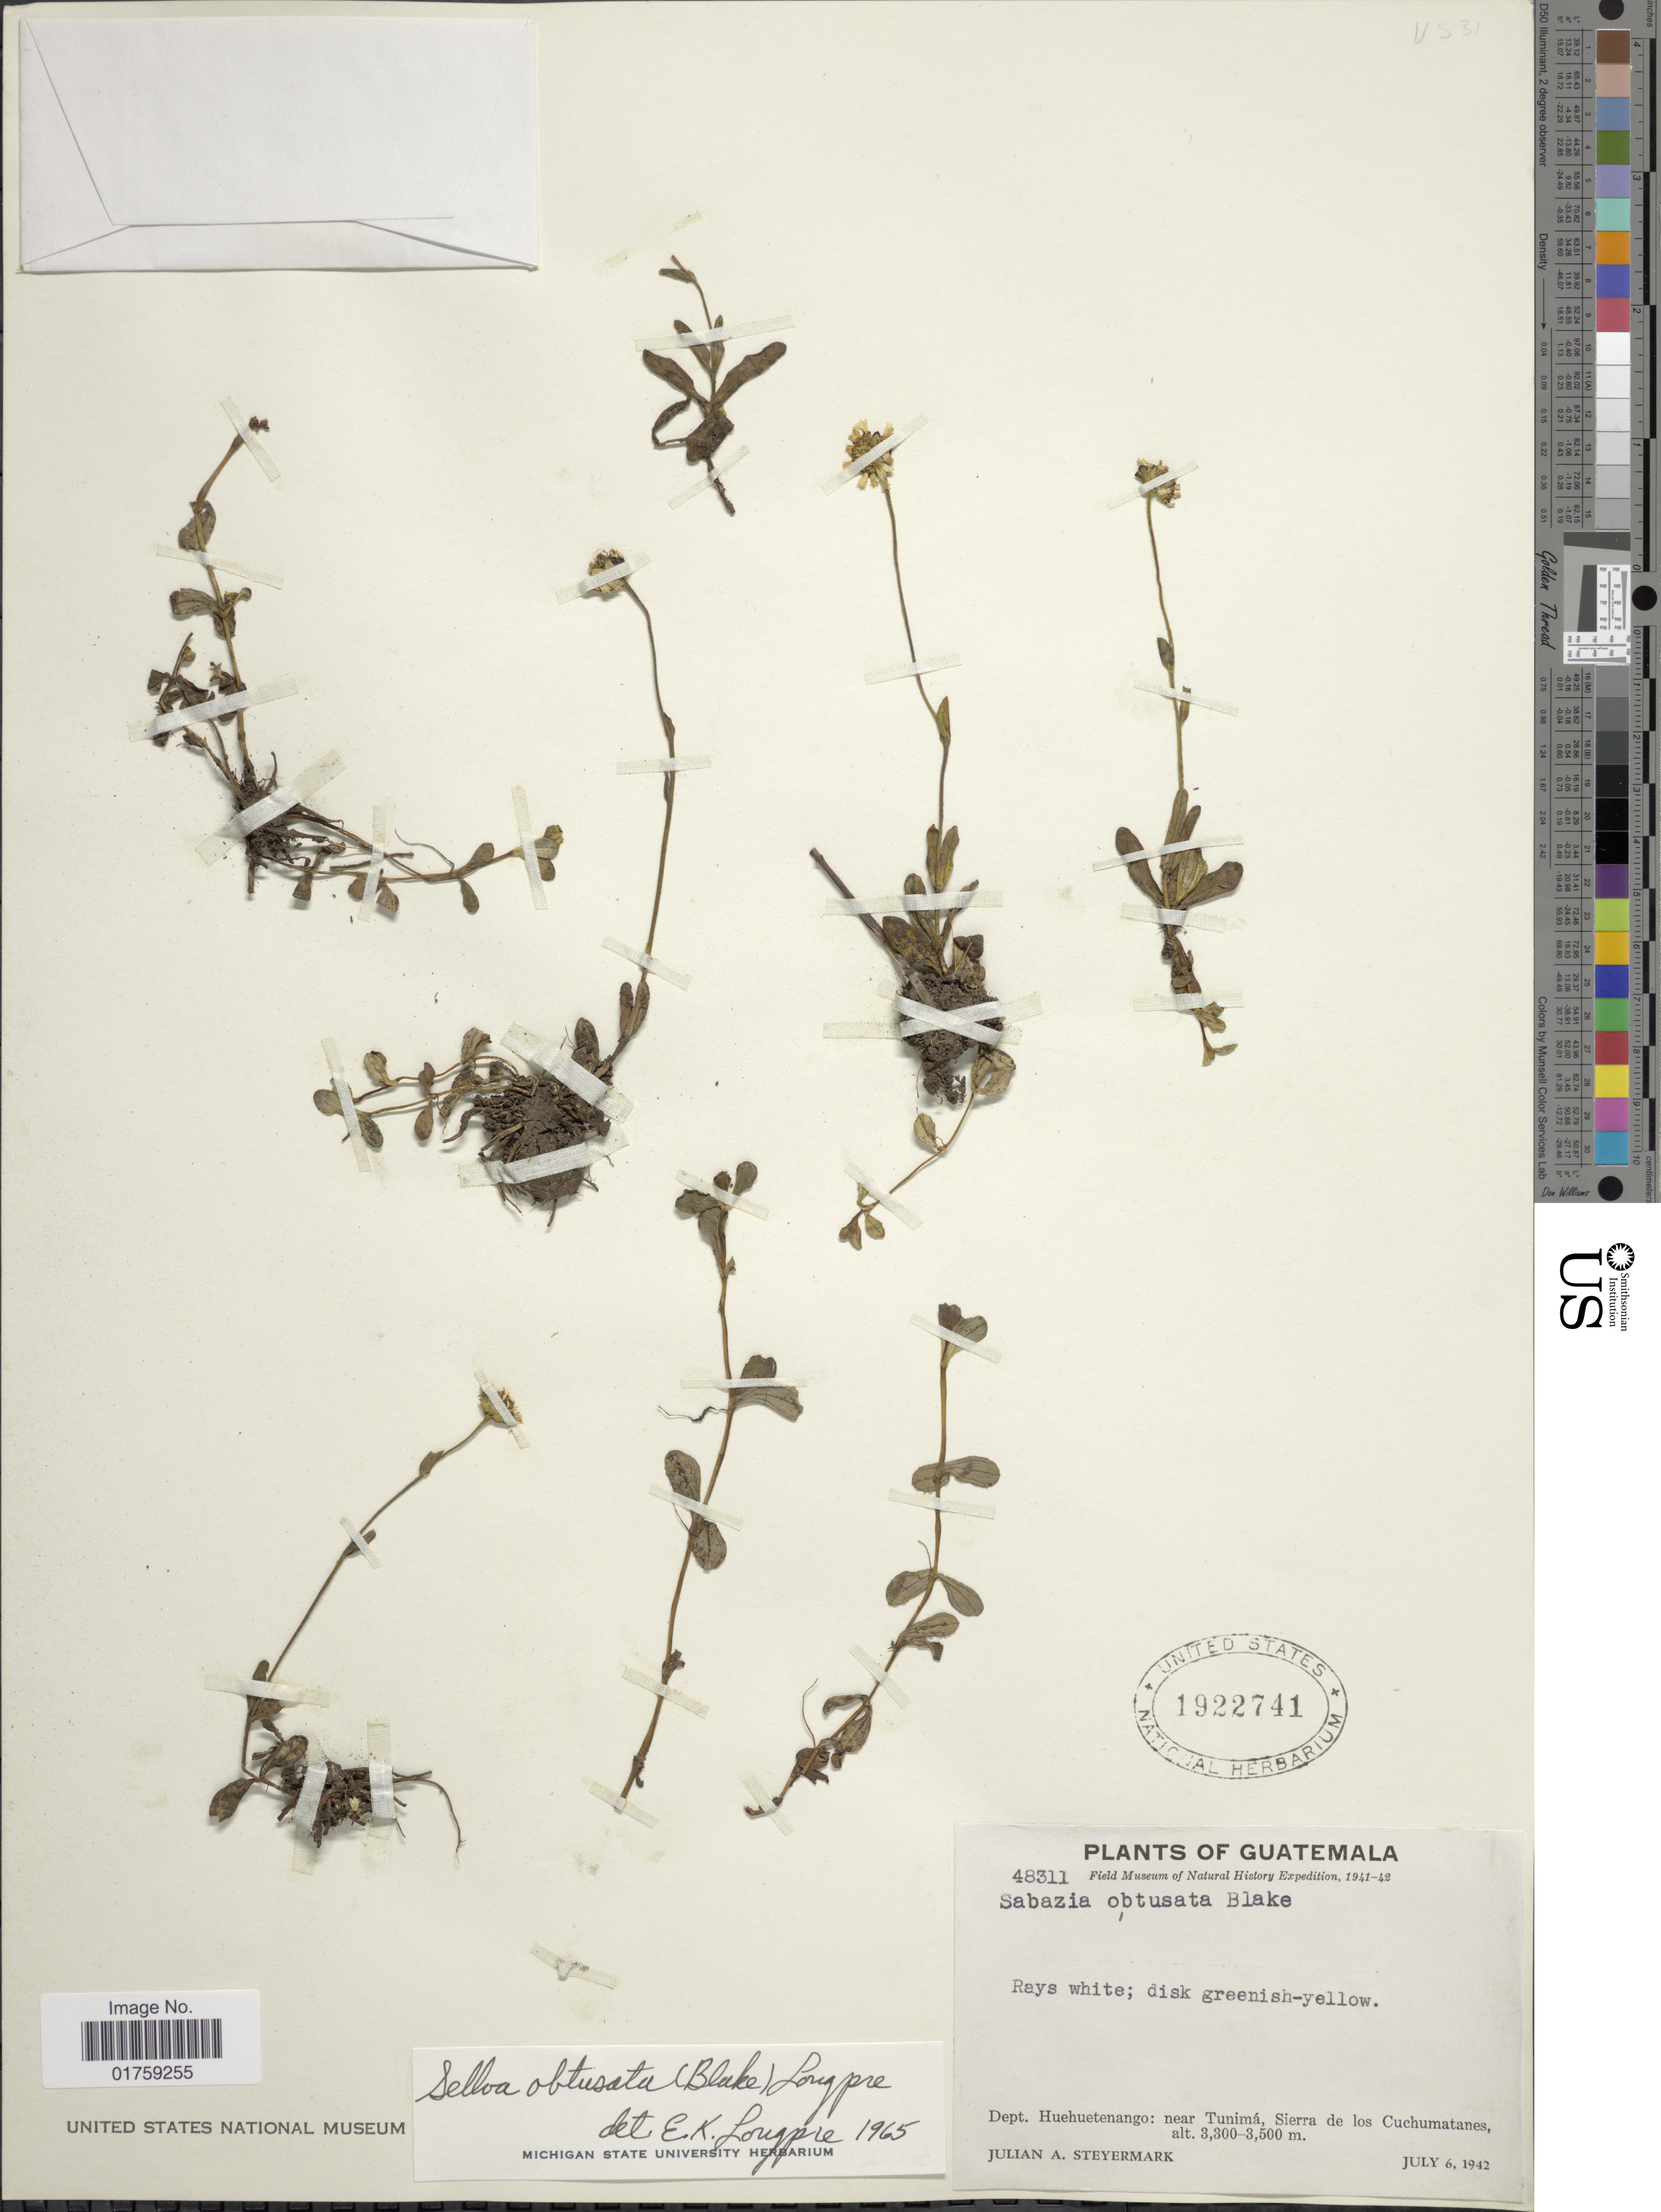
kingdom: Plantae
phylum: Tracheophyta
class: Magnoliopsida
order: Asterales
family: Asteraceae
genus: Selloa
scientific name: Selloa obtusata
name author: (S.F. Blake) Longpre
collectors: J. Steyermark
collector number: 48311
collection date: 1942-07-06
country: Guatemala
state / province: Huehuetenango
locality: Guatemala. Dept. Huehuetenango: near Tunima, Sierra los Cuchumatanes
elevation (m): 3300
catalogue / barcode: US 1922741